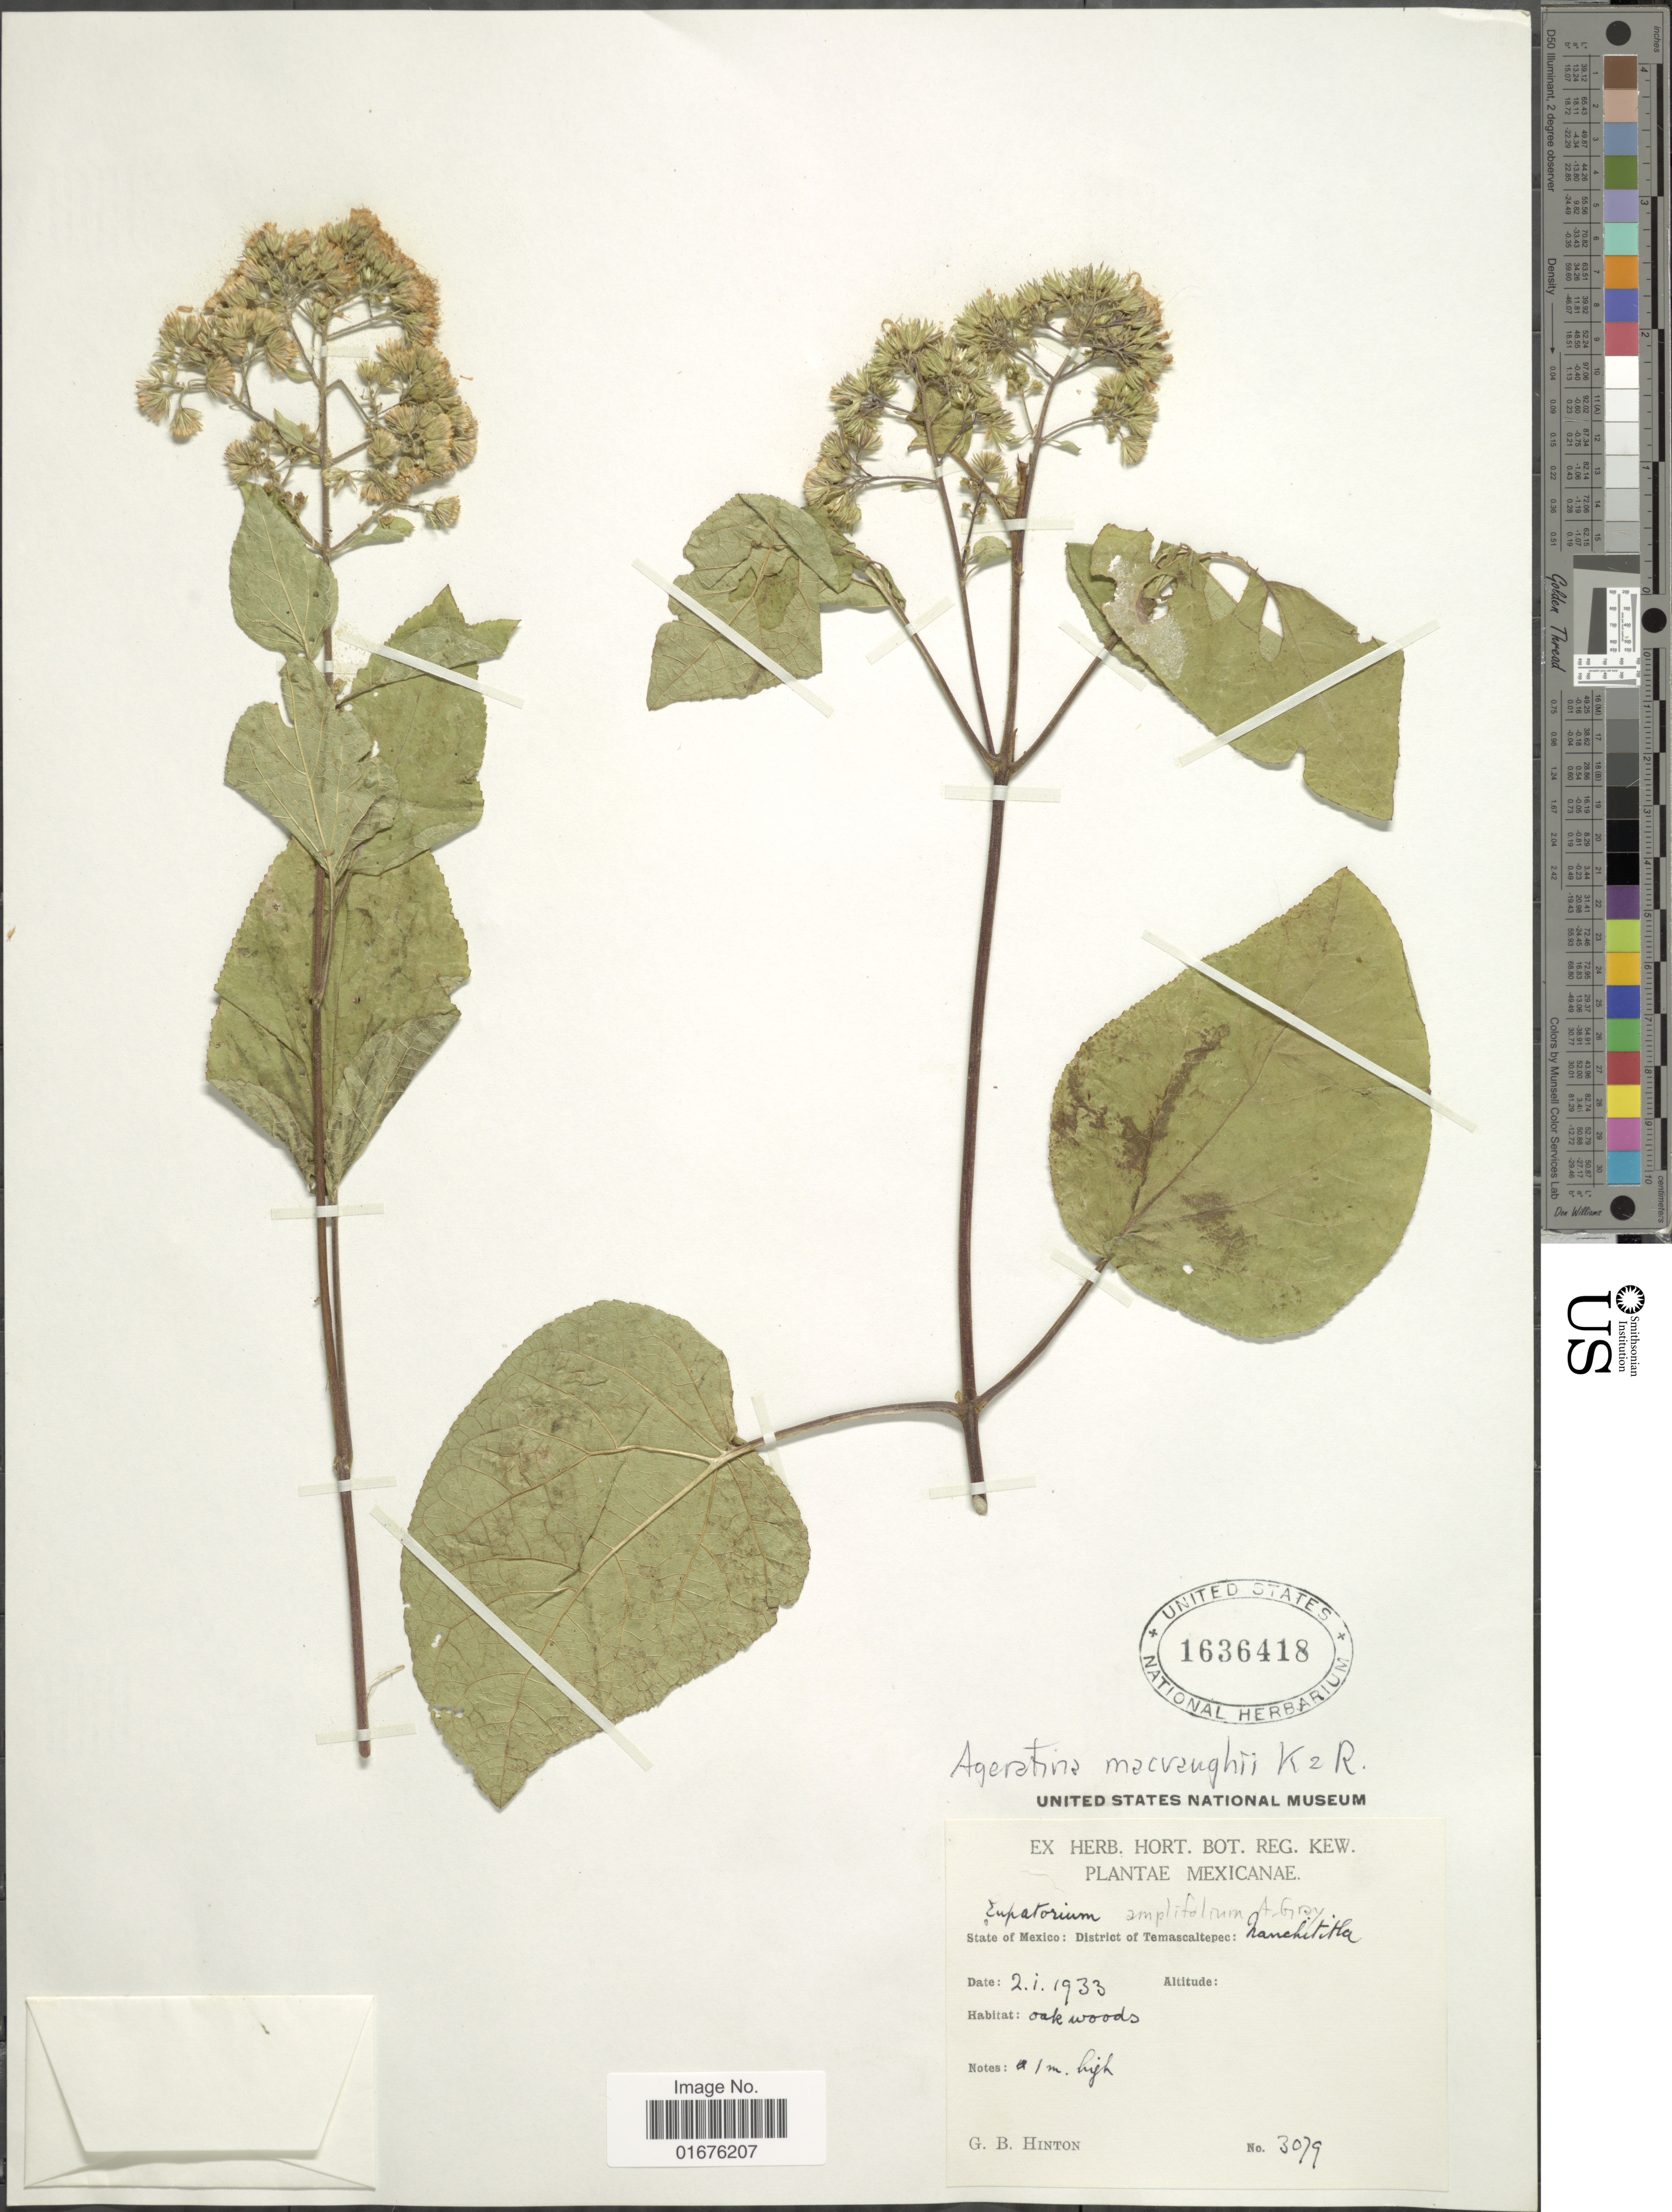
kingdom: Plantae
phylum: Tracheophyta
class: Magnoliopsida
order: Asterales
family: Asteraceae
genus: Ageratina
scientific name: Ageratina macvaughii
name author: R.M. King & H. Rob.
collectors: G. B. Hinton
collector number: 3079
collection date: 1933-01-02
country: Mexico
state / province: México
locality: District of Temascaltepec: Nanchititla; oak woods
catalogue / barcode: US 1636418